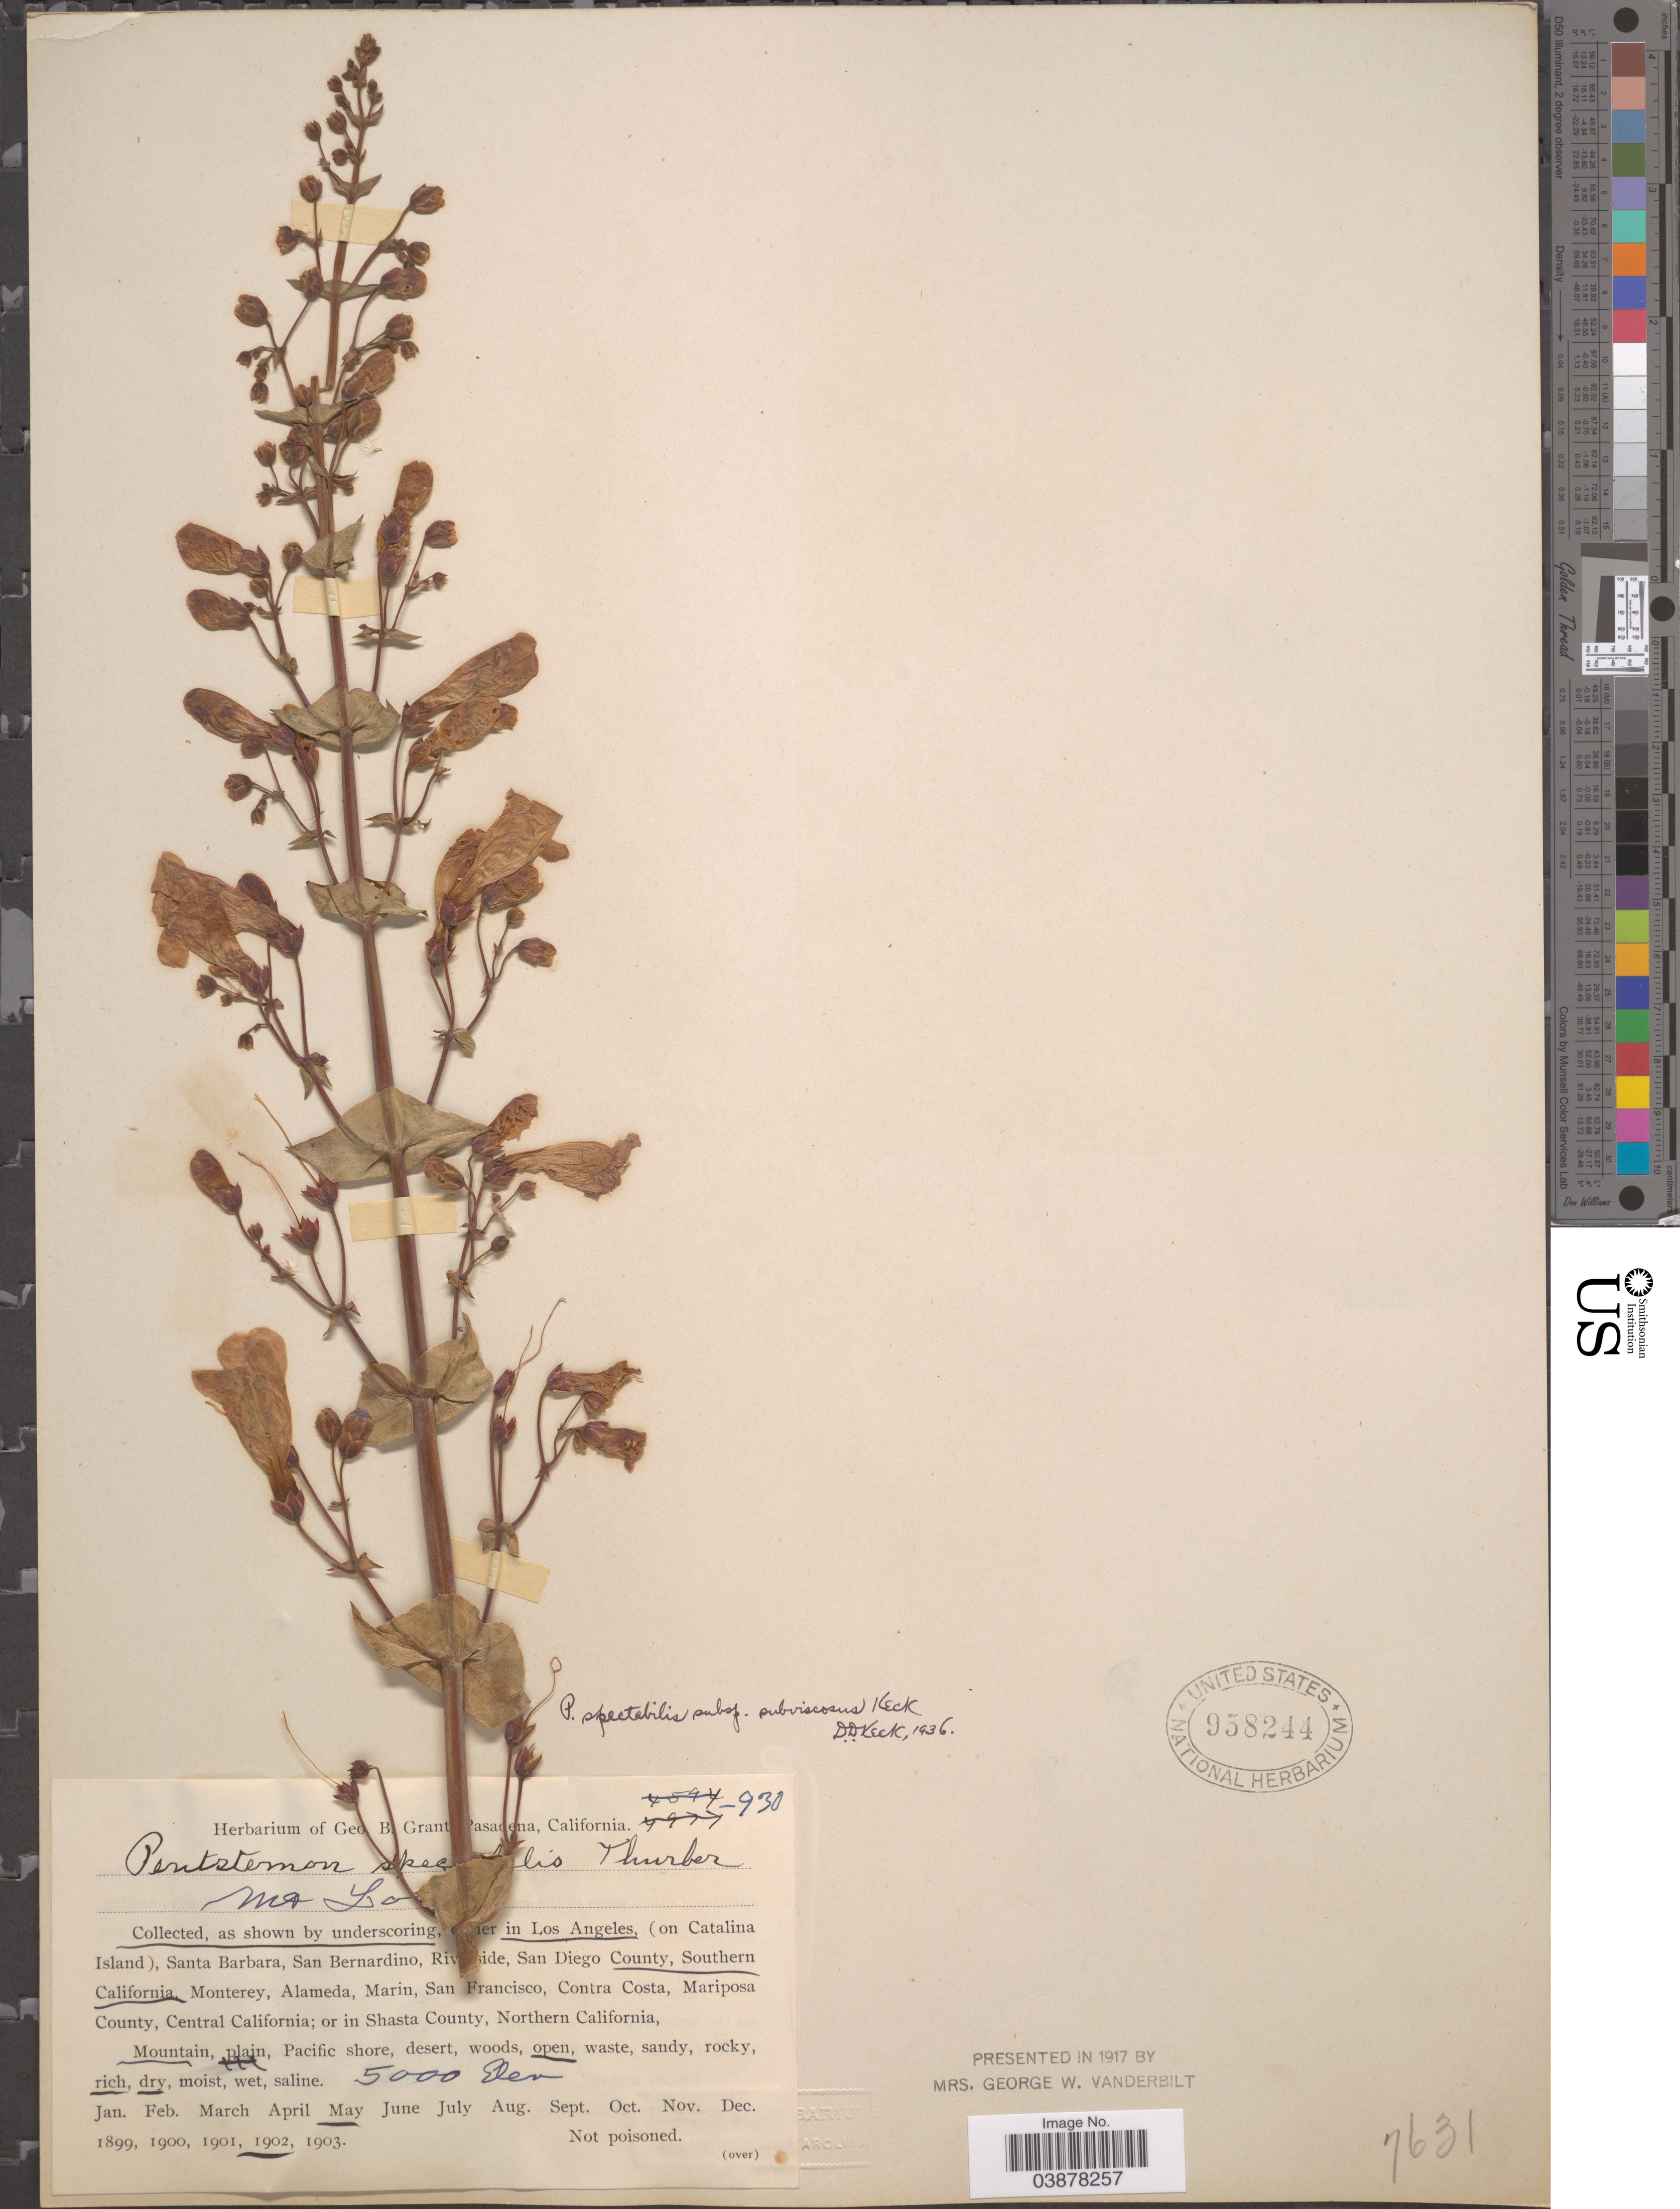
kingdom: Plantae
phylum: Tracheophyta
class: Magnoliopsida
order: Lamiales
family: Plantaginaceae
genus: Penstemon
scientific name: Penstemon spectabilis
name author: Thurb. ex Torr. & A. Gray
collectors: ex herb. Geo. B. Grant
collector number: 930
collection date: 1902-05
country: United States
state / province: California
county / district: Los Angeles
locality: In Los Angeles County, Southern California.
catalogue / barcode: US 958244